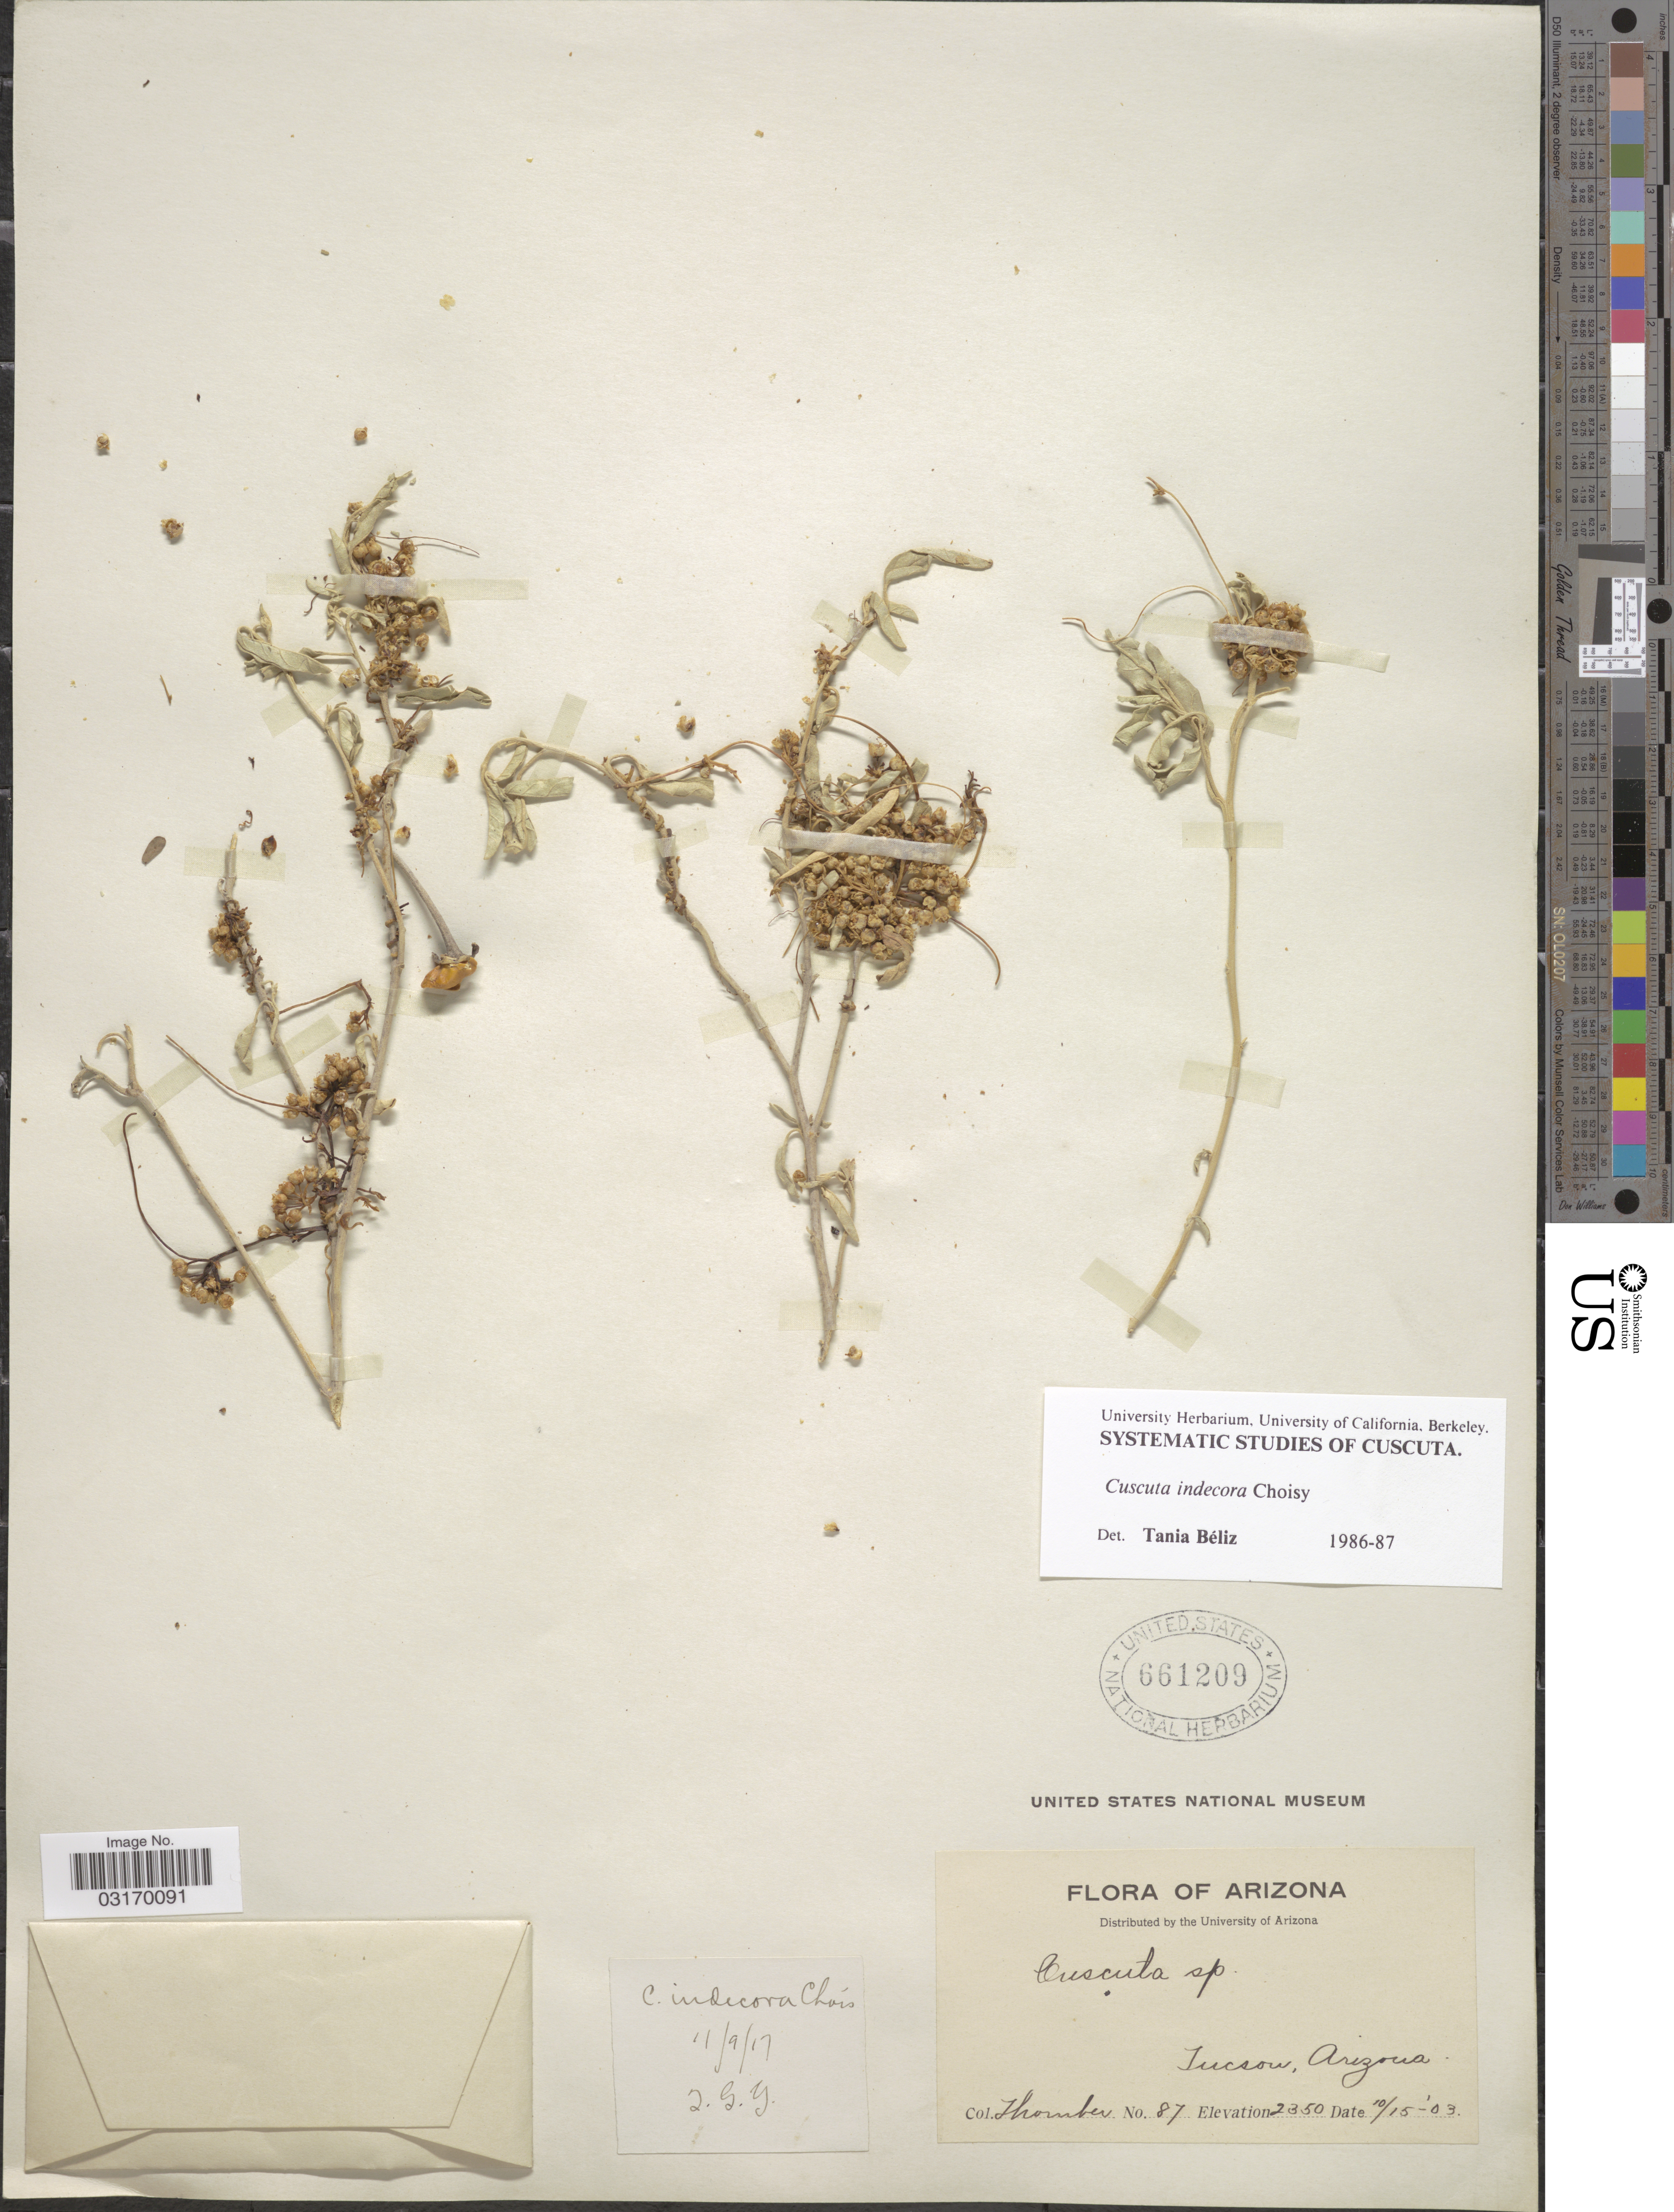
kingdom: Plantae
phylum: Tracheophyta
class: Magnoliopsida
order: Solanales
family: Convolvulaceae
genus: Cuscuta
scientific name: Cuscuta indecora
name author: Choisy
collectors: J. Thornber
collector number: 87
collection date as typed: Transcribed d/m/y: 15/10/3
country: United States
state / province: Arizona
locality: Tucson.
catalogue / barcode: US 661209